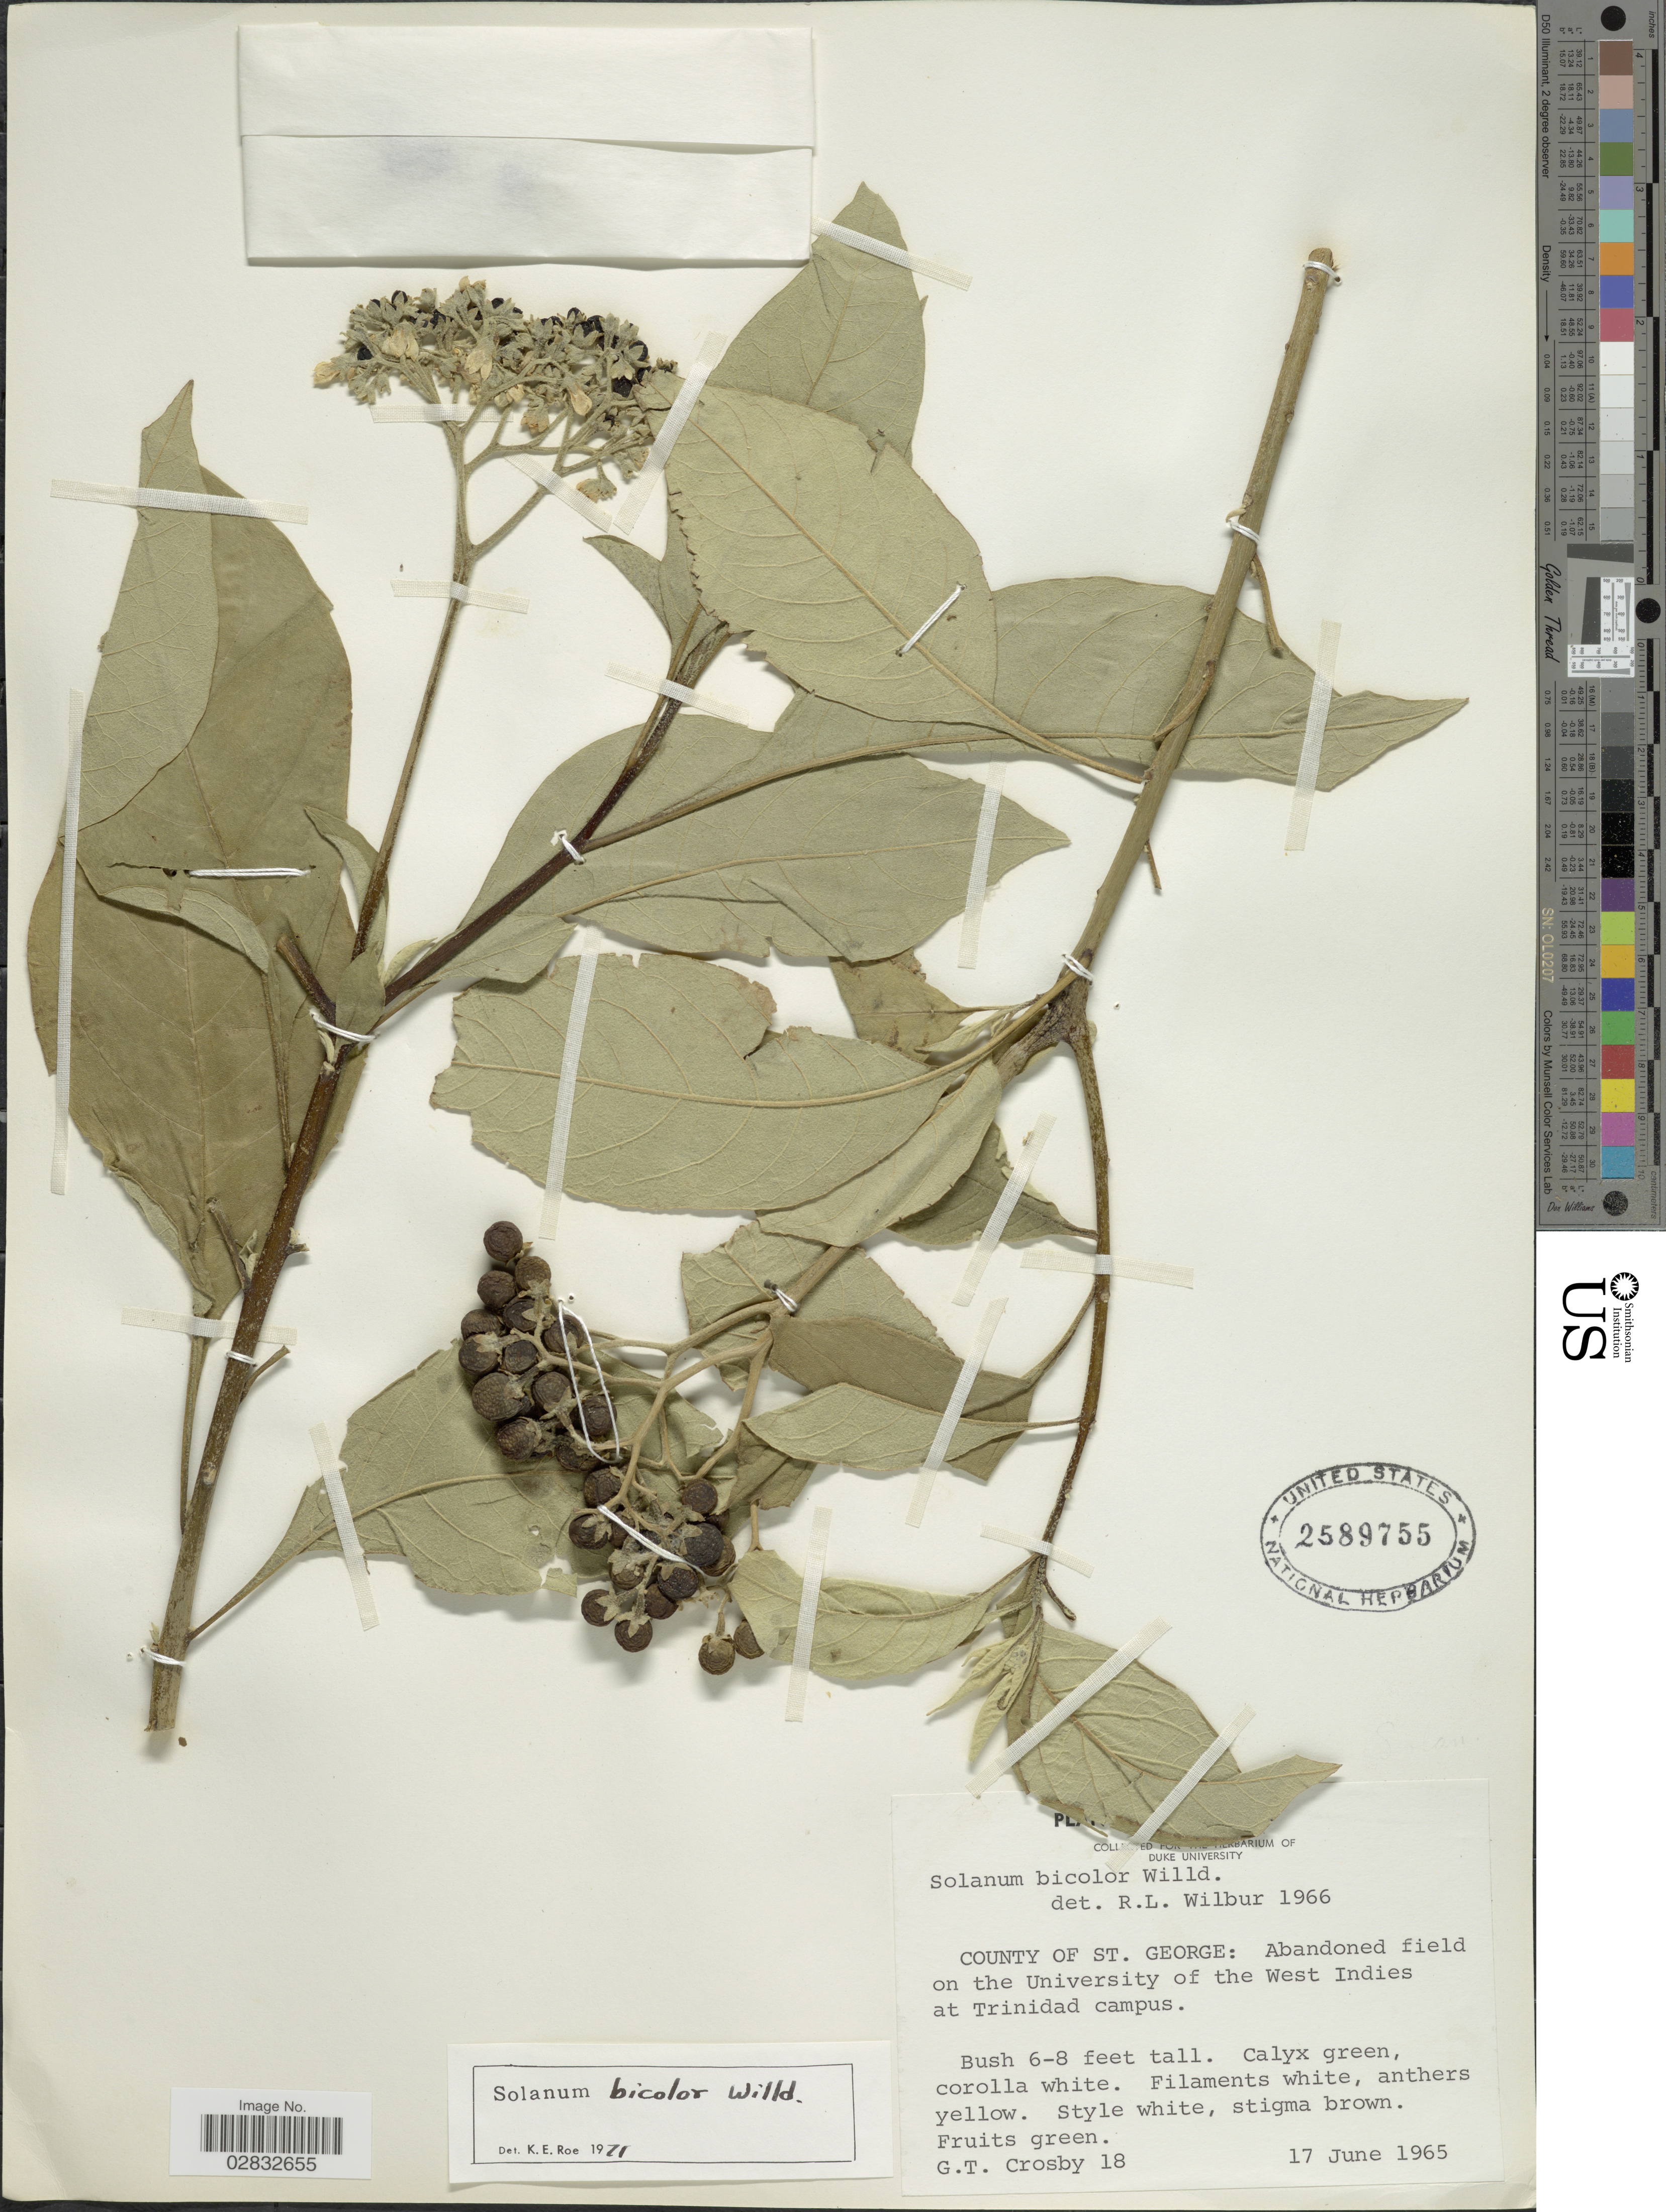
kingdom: Plantae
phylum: Tracheophyta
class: Magnoliopsida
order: Solanales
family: Solanaceae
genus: Solanum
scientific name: Solanum bicolor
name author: Willd. ex Roem. & Schult.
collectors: G. T. Crosby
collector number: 18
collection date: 1965-06-17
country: Trinidad and Tobago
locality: [illegible text] County of St. George: Abandoned field on the University of the West Indies at Trinidad campus.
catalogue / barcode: US 2589755